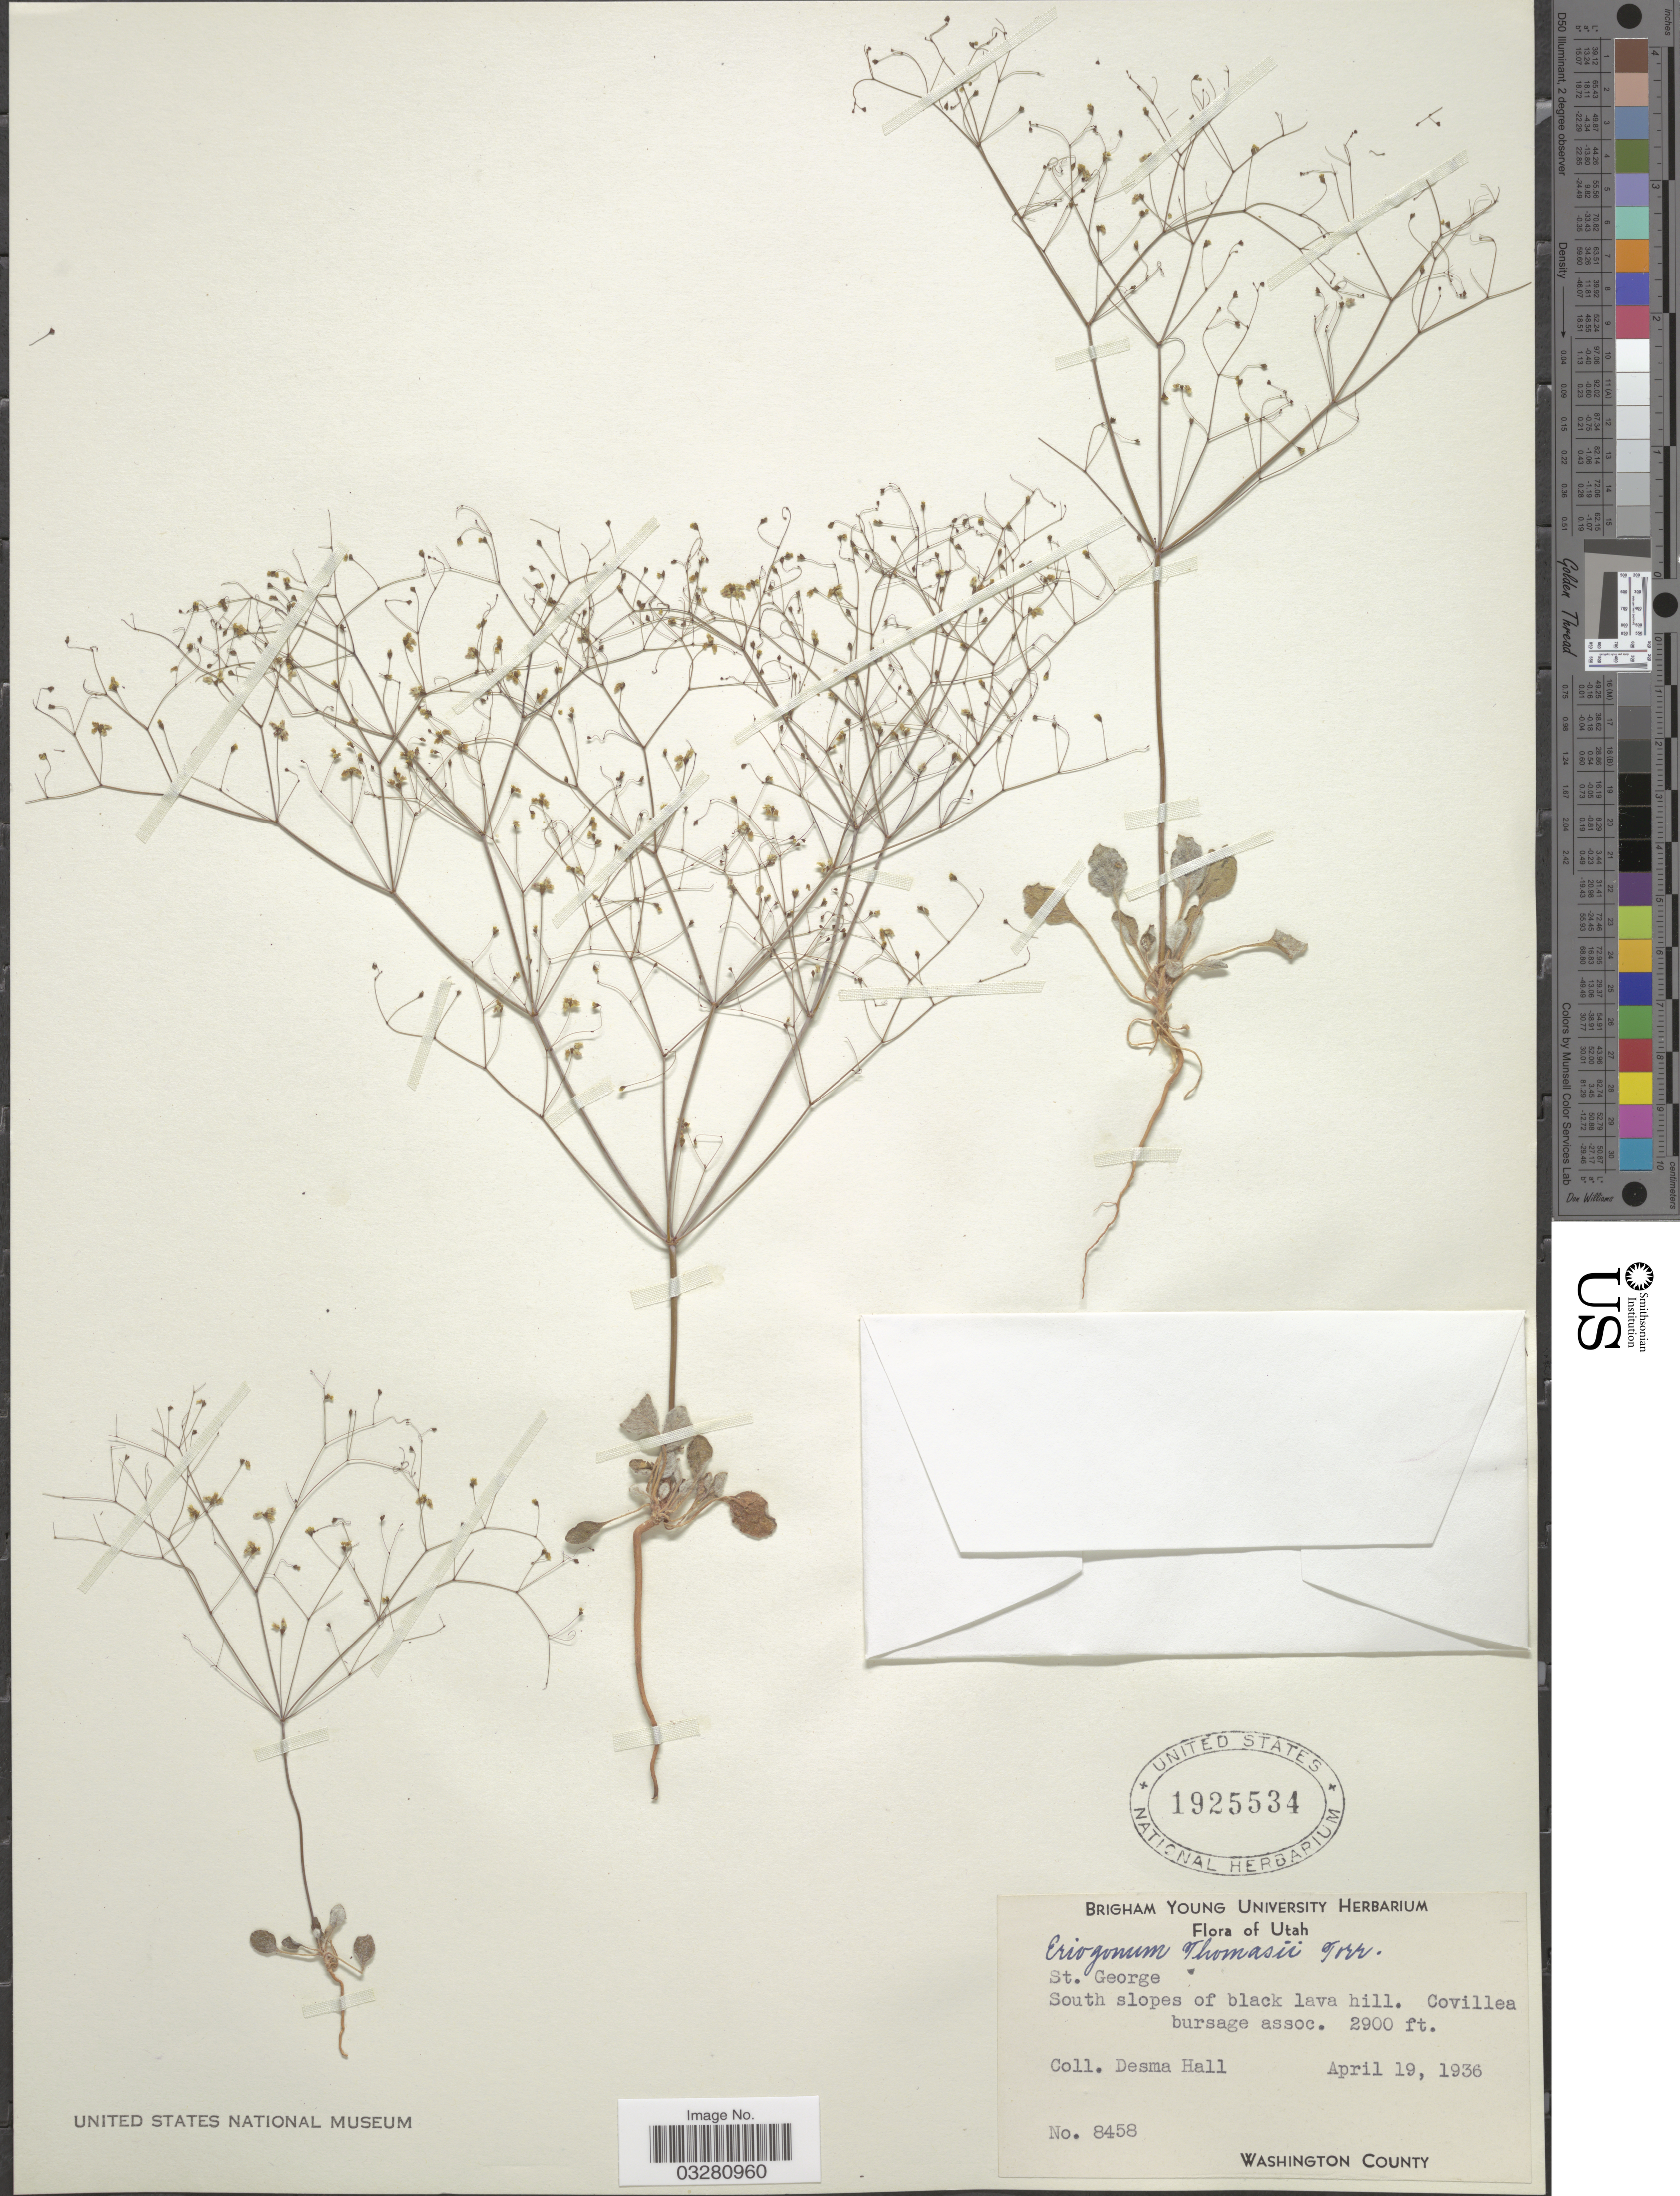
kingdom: Plantae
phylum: Tracheophyta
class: Magnoliopsida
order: Caryophyllales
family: Polygonaceae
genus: Eriogonum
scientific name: Eriogonum thomasii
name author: Torr.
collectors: D. Hall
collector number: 8458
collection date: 1936-04-19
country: United States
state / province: Utah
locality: St. George. South slopes of black lava hill. Washington County.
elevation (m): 884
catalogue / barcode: US 1925534